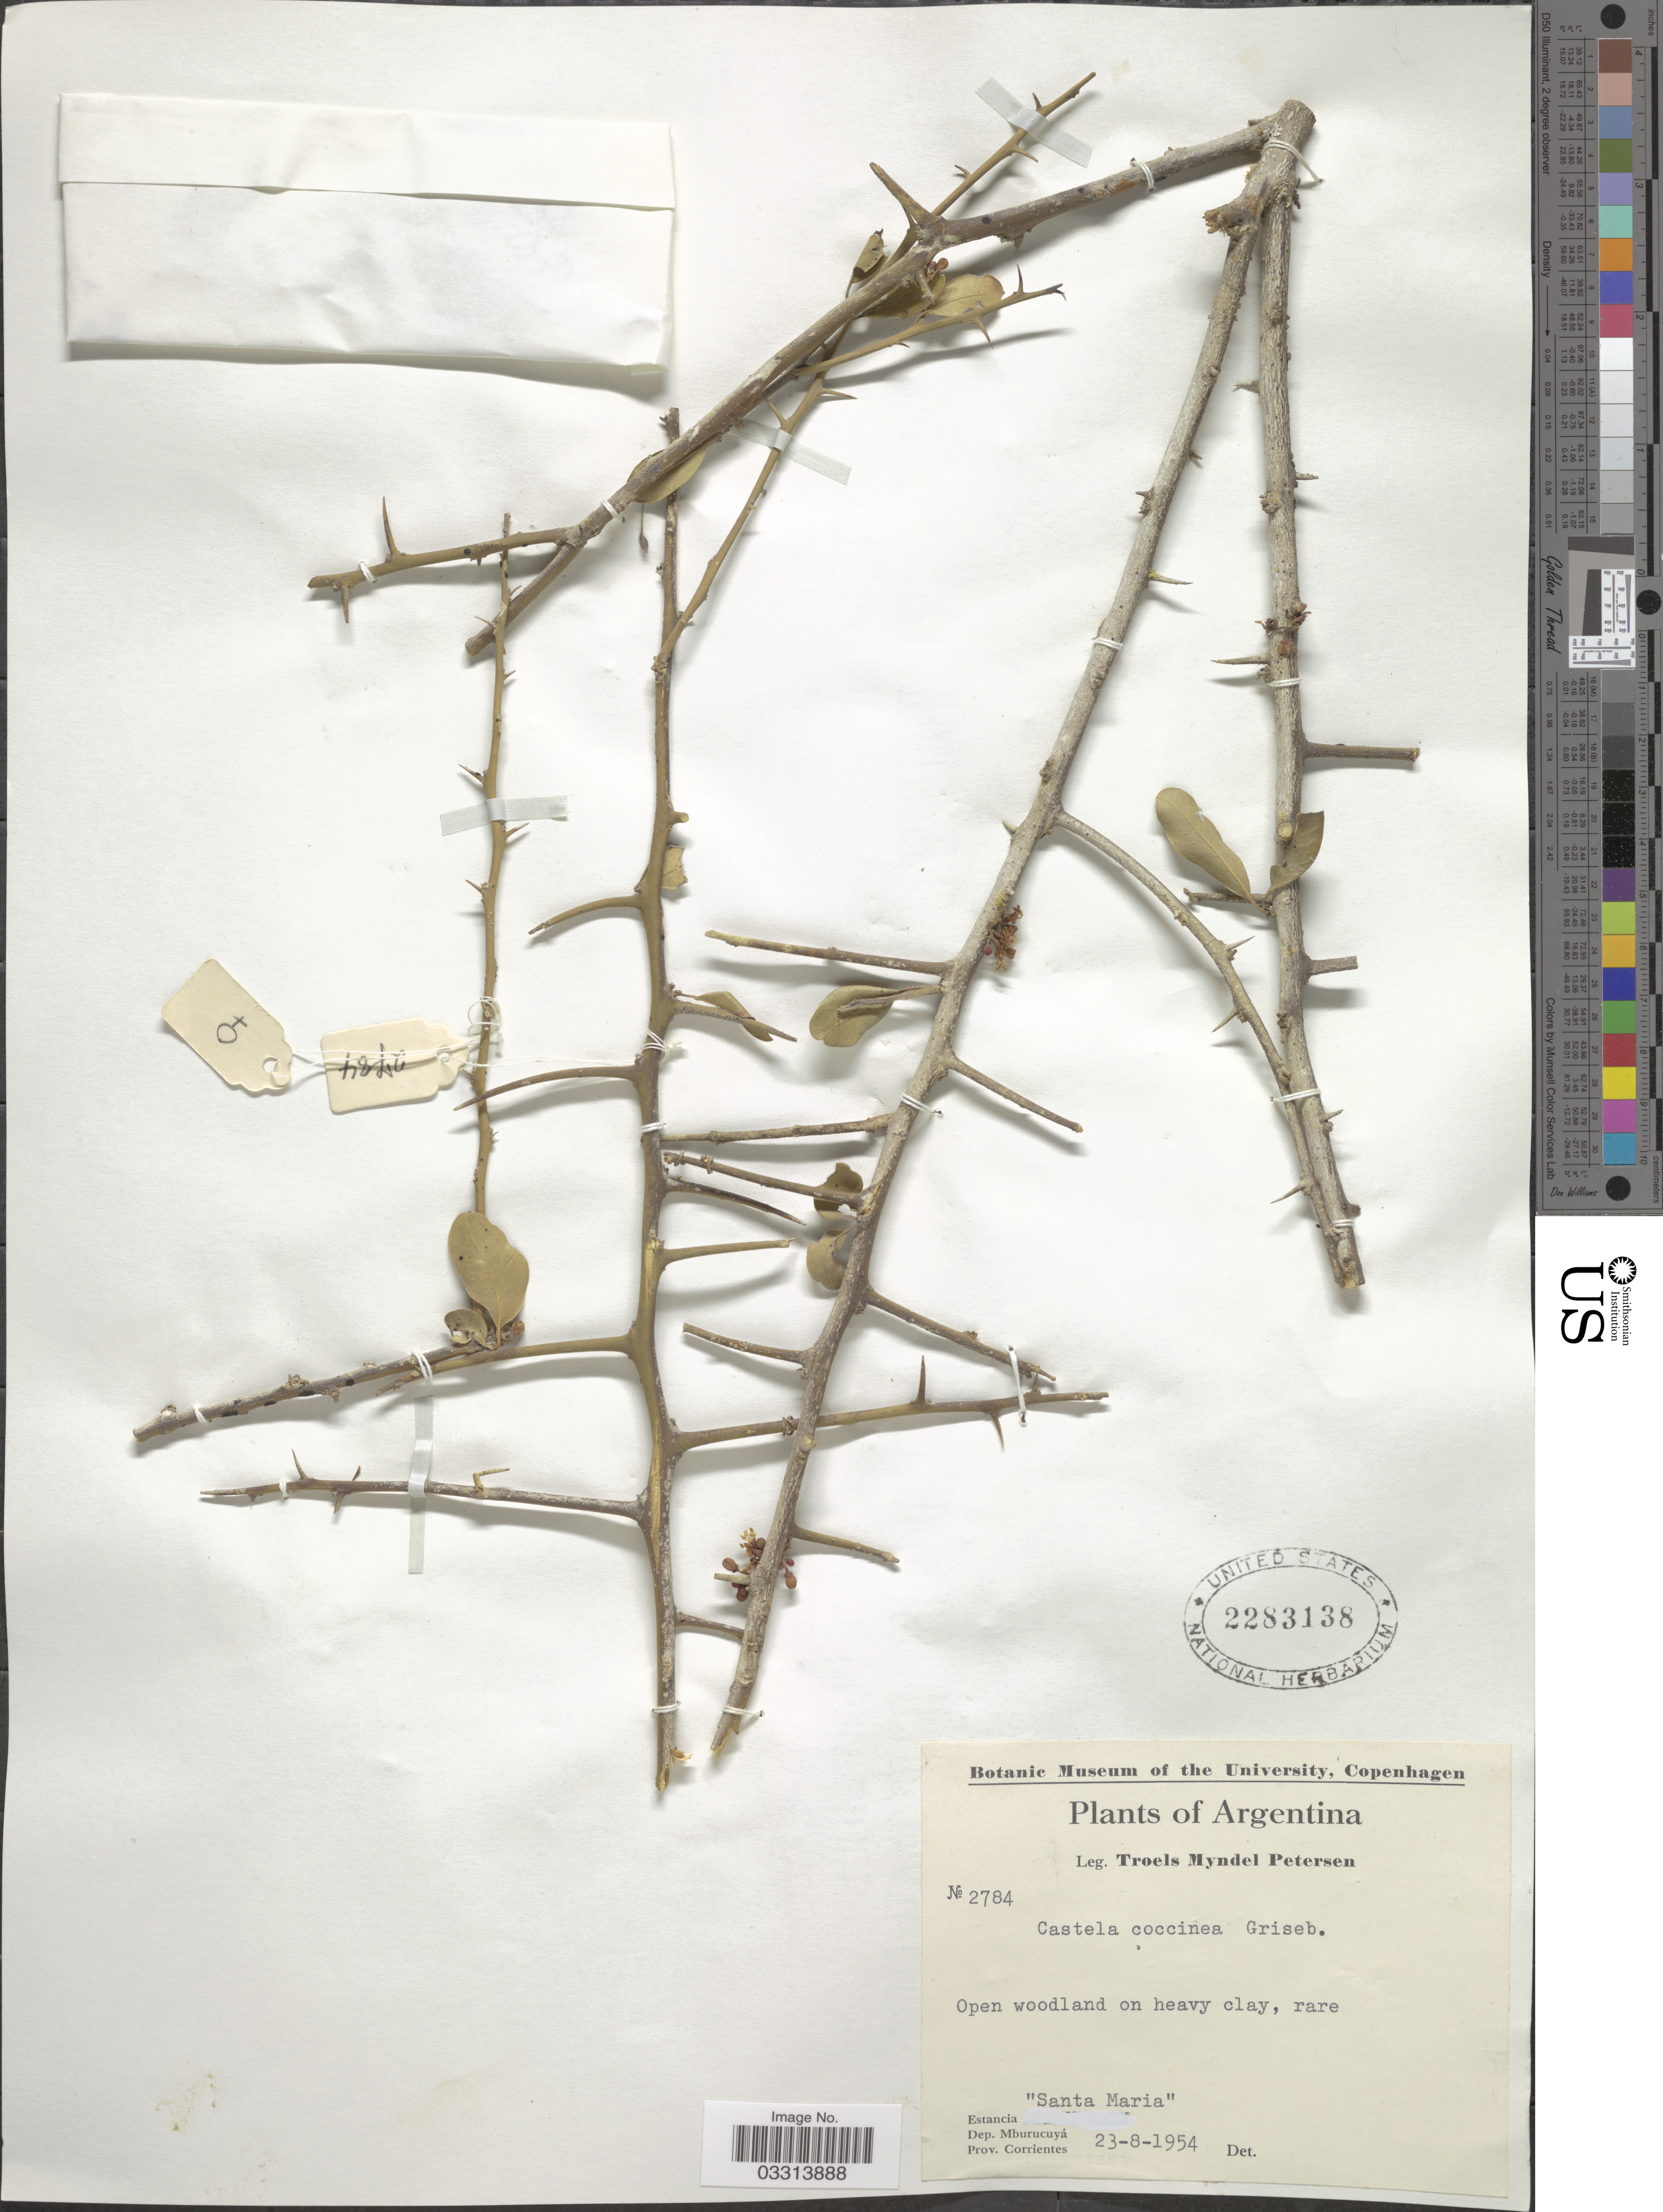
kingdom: Plantae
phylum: Tracheophyta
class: Magnoliopsida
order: Sapindales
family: Simaroubaceae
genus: Castela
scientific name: Castela coccinea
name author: Griseb.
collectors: T. Pederson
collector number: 2784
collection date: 1954-08-23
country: Argentina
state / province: Corrientes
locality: Estancia "Santa Maria". Dep. Mburucuyá.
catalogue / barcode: US 2283138